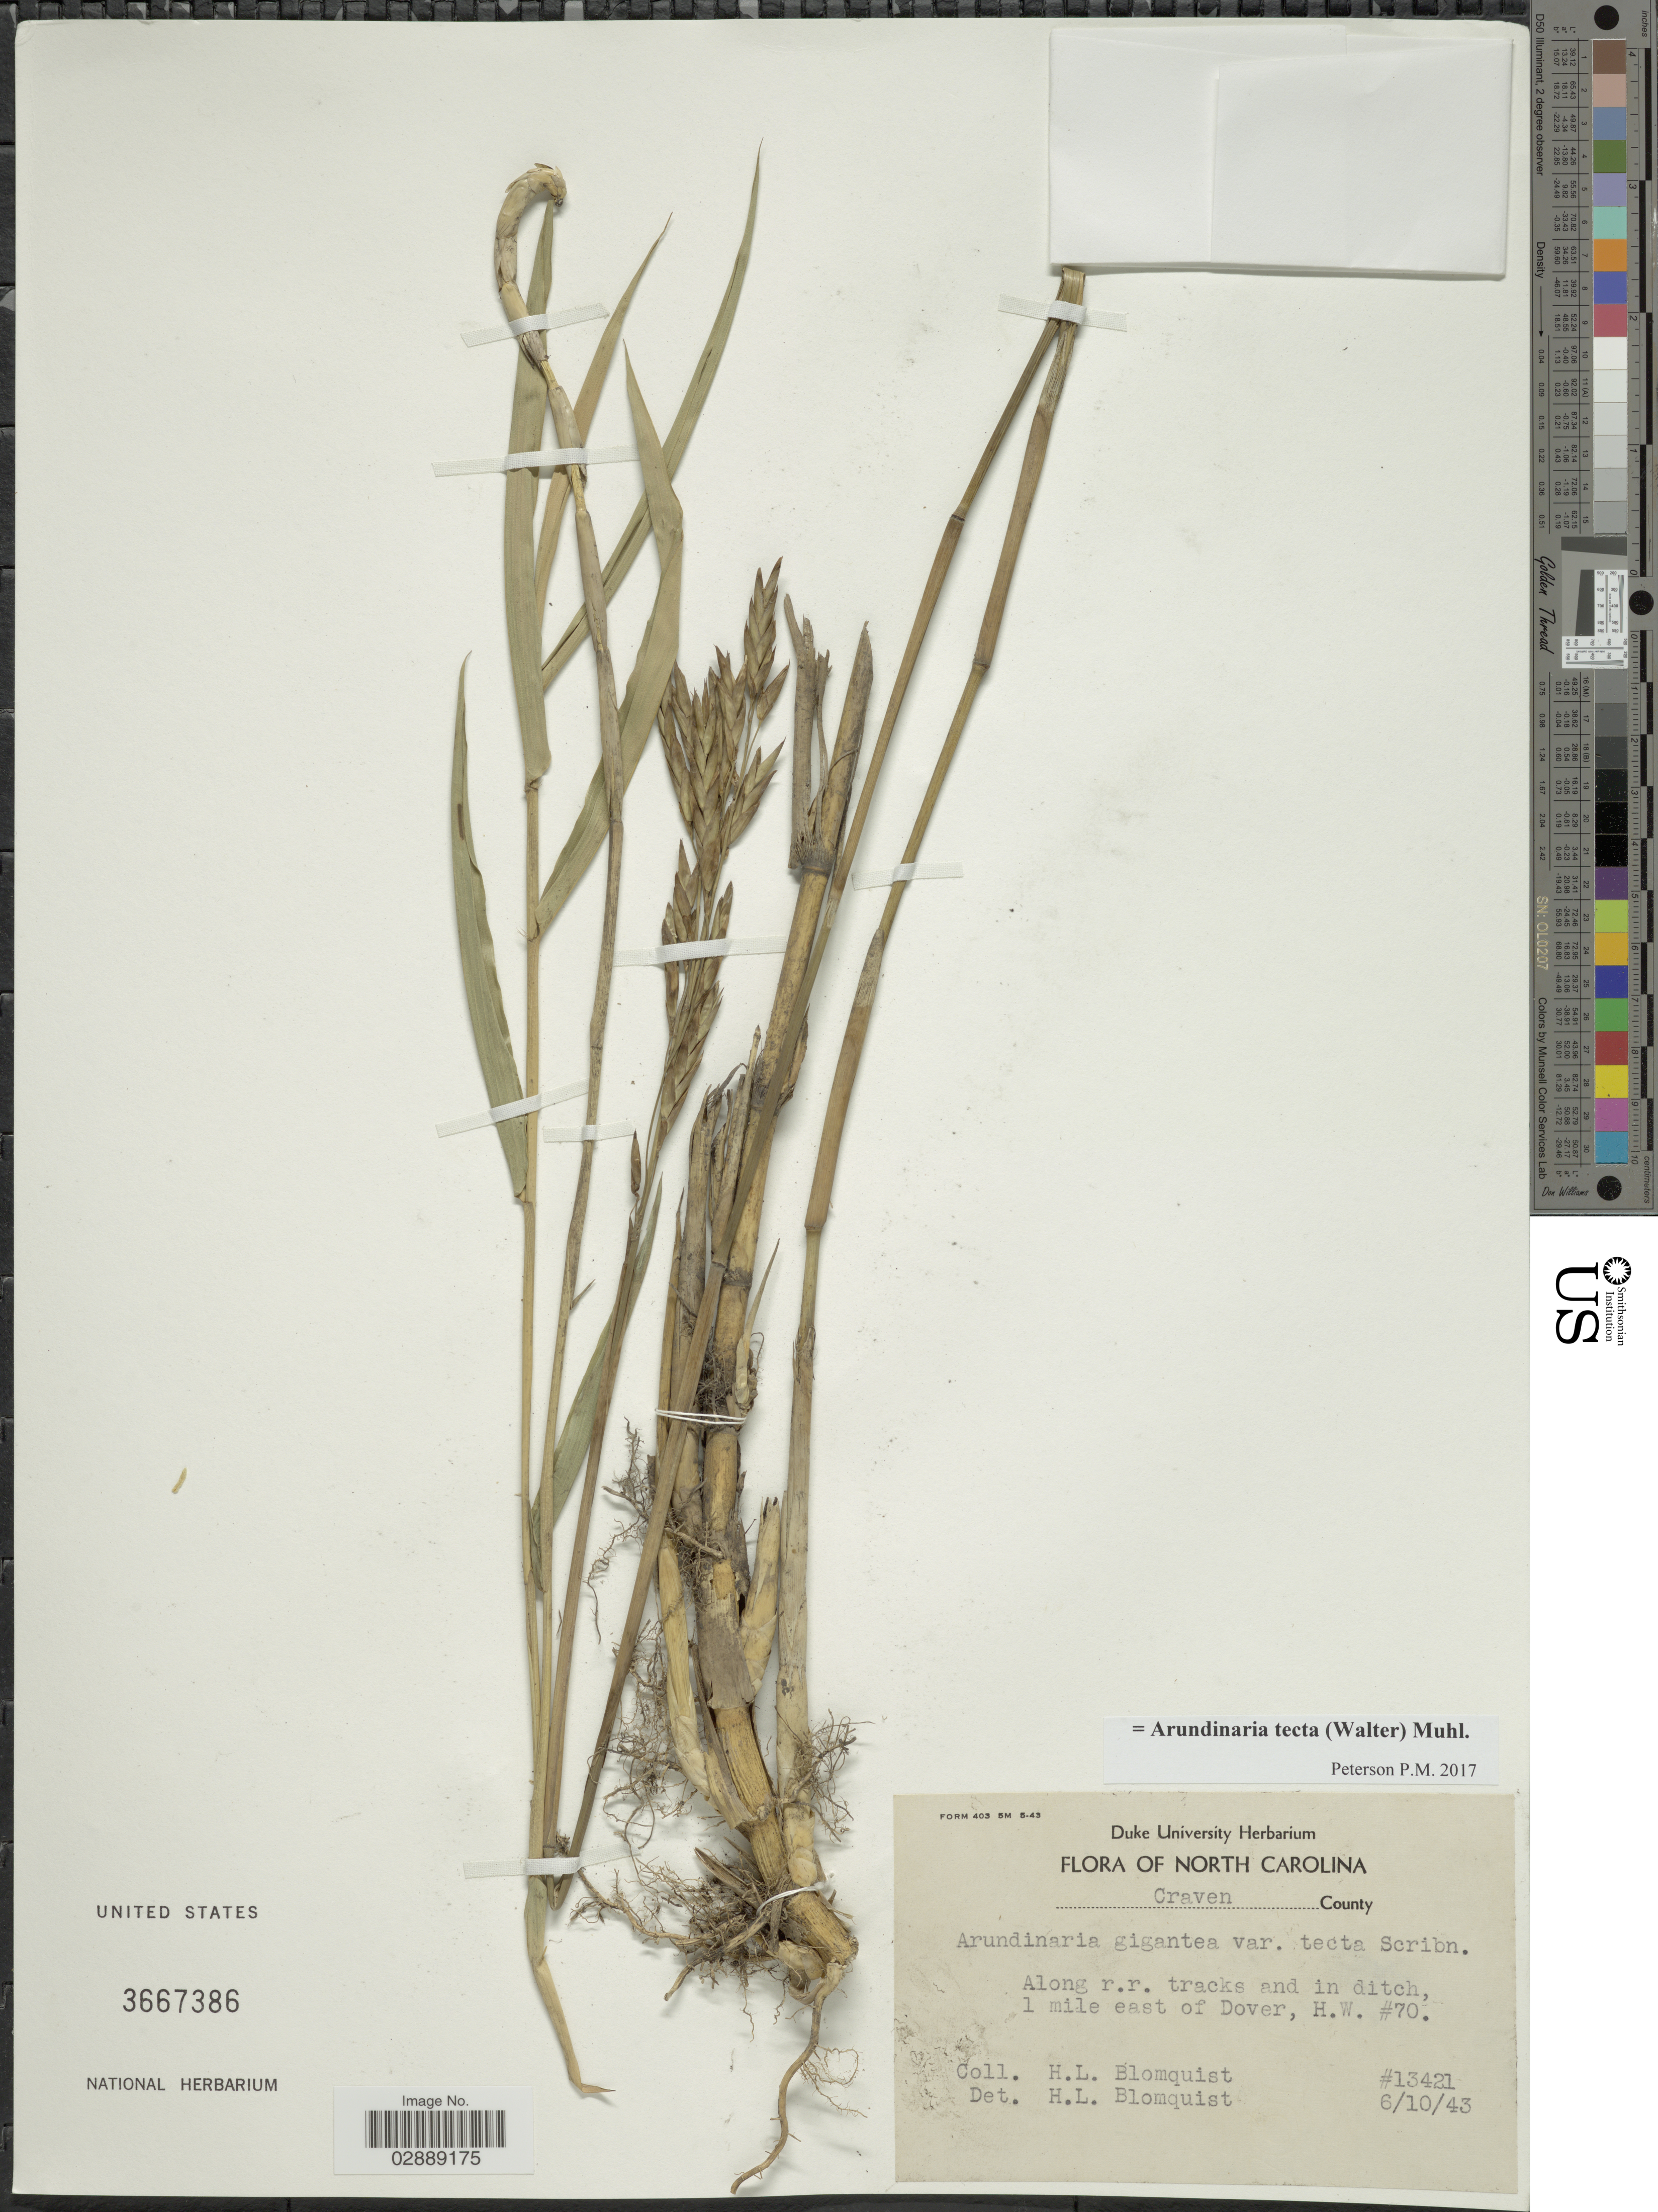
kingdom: Plantae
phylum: Tracheophyta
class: Liliopsida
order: Poales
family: Poaceae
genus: Arundinaria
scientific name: Arundinaria tecta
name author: (Walter) Muhl.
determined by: Peterson, Paul M., (BOT), Smithsonian Institution - National Museum of Natural History (UNITED STATES)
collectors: H. Blomquist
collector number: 13421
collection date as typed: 06/10/43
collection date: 1943-06-10 or 1943-10-06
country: United States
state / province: North Carolina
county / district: Craven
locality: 1 mile east of Dover, H.W. #70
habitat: Along railroad tracks and in ditch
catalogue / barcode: US 3667386